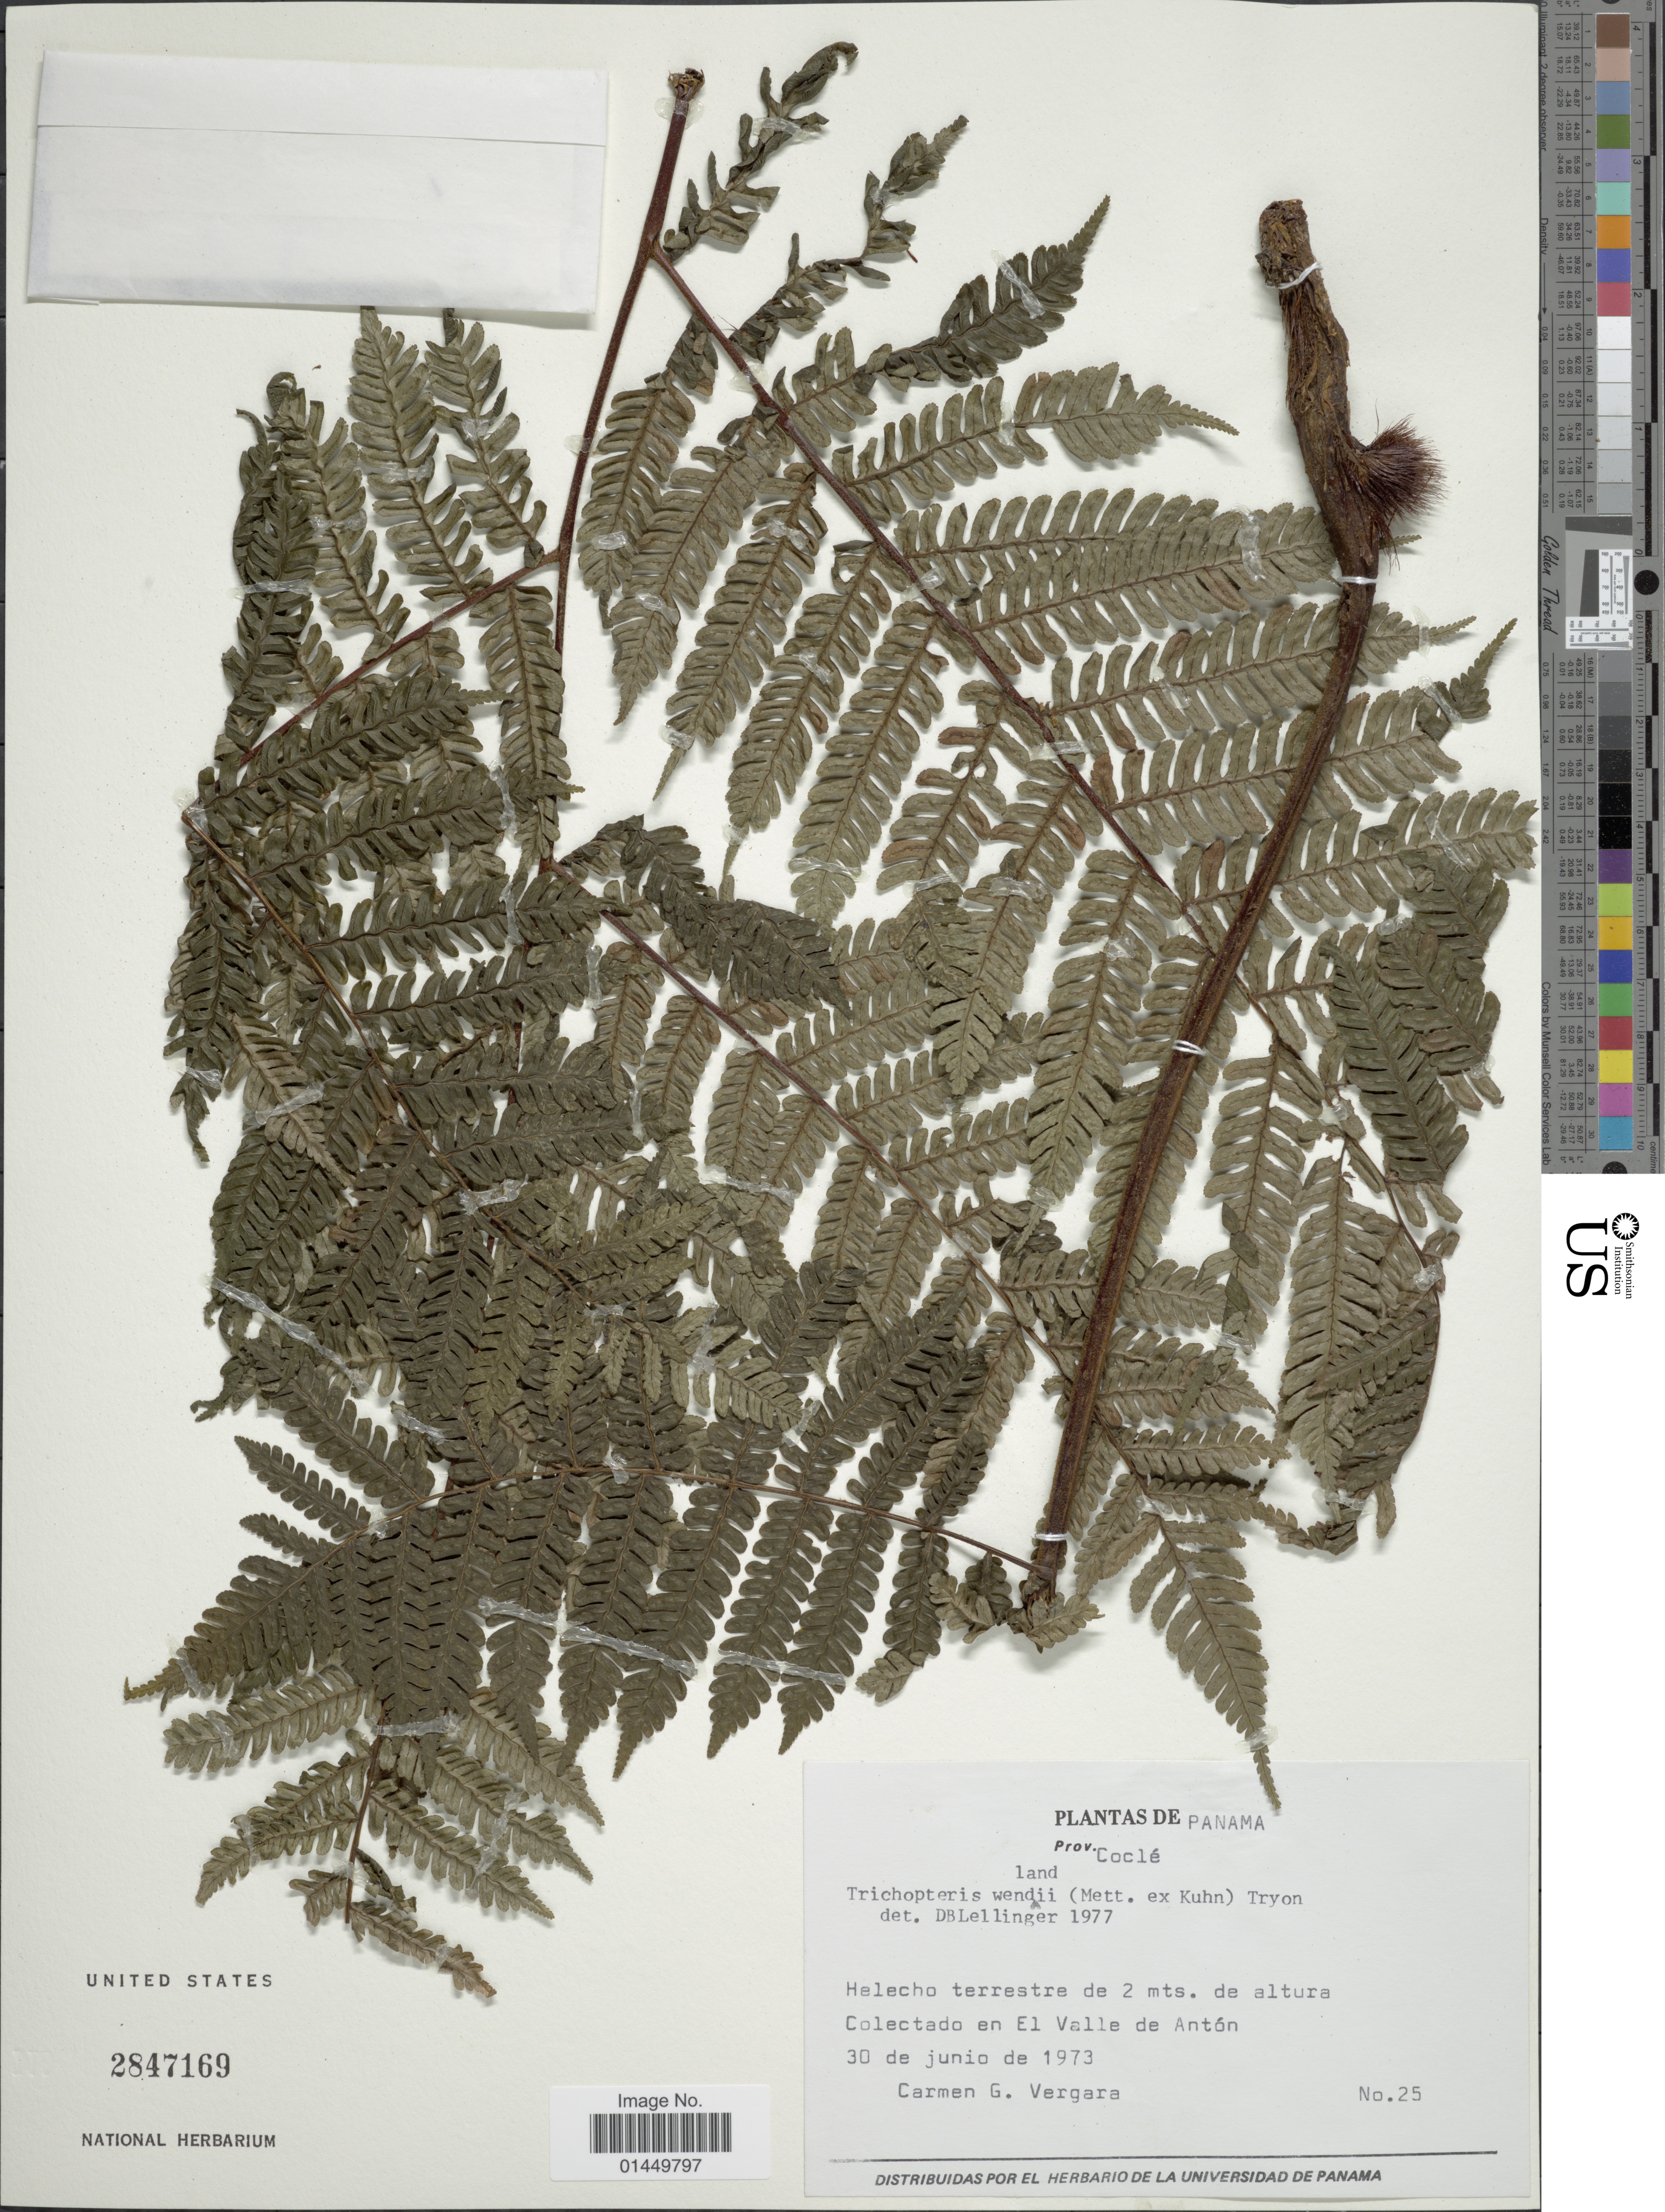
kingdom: Plantae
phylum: Tracheophyta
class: Polypodiopsida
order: Cyatheales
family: Cyatheaceae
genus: Cyathea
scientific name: Cyathea wendlandii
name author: (Mett. ex Kuhn) Domin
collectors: C. Vergara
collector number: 25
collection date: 1973-06-30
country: Panama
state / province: Coclé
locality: Prov. Cocle, En El Valle de Anton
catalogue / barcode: US 2847169